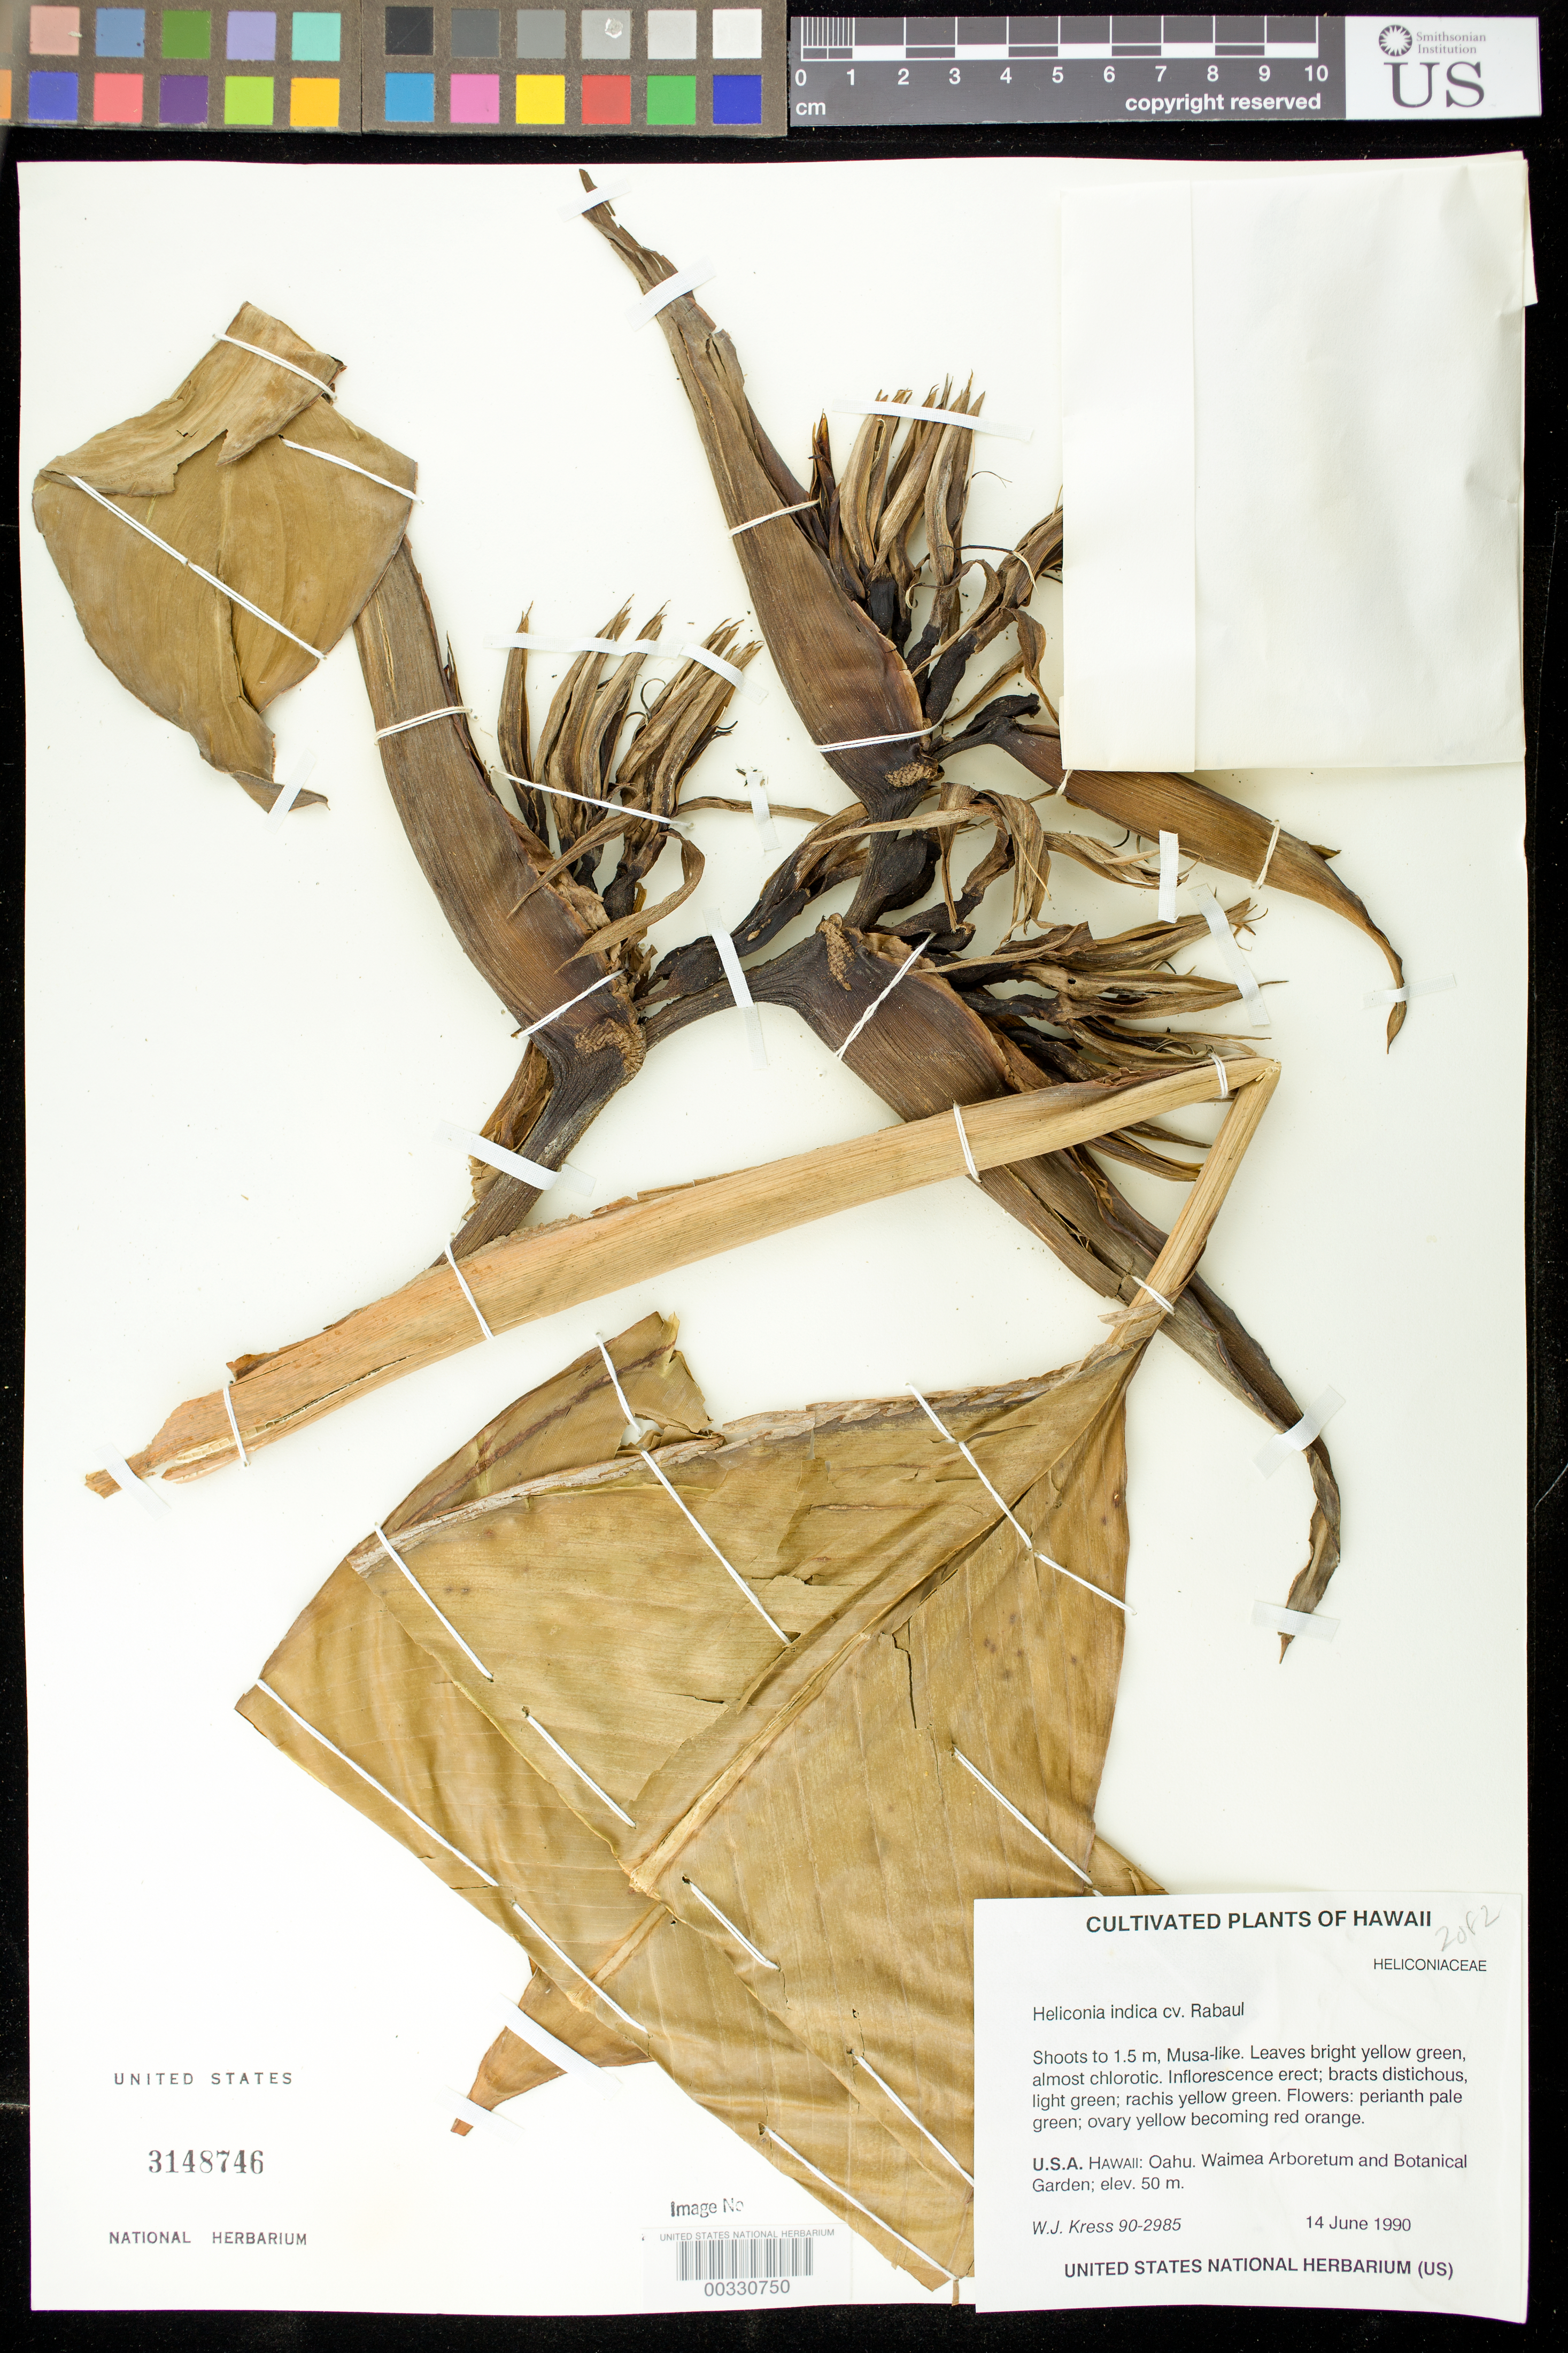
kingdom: Plantae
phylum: Tracheophyta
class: Liliopsida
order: Zingiberales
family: Heliconiaceae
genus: Heliconia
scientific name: Heliconia indica 'Rabaul'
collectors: W. J. Kress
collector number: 90-2985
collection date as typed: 14 Jun 1990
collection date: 1990-06-14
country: United States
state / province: Hawaii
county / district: Honolulu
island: Oahu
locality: Lyon Arboretum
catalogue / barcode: US 3148746